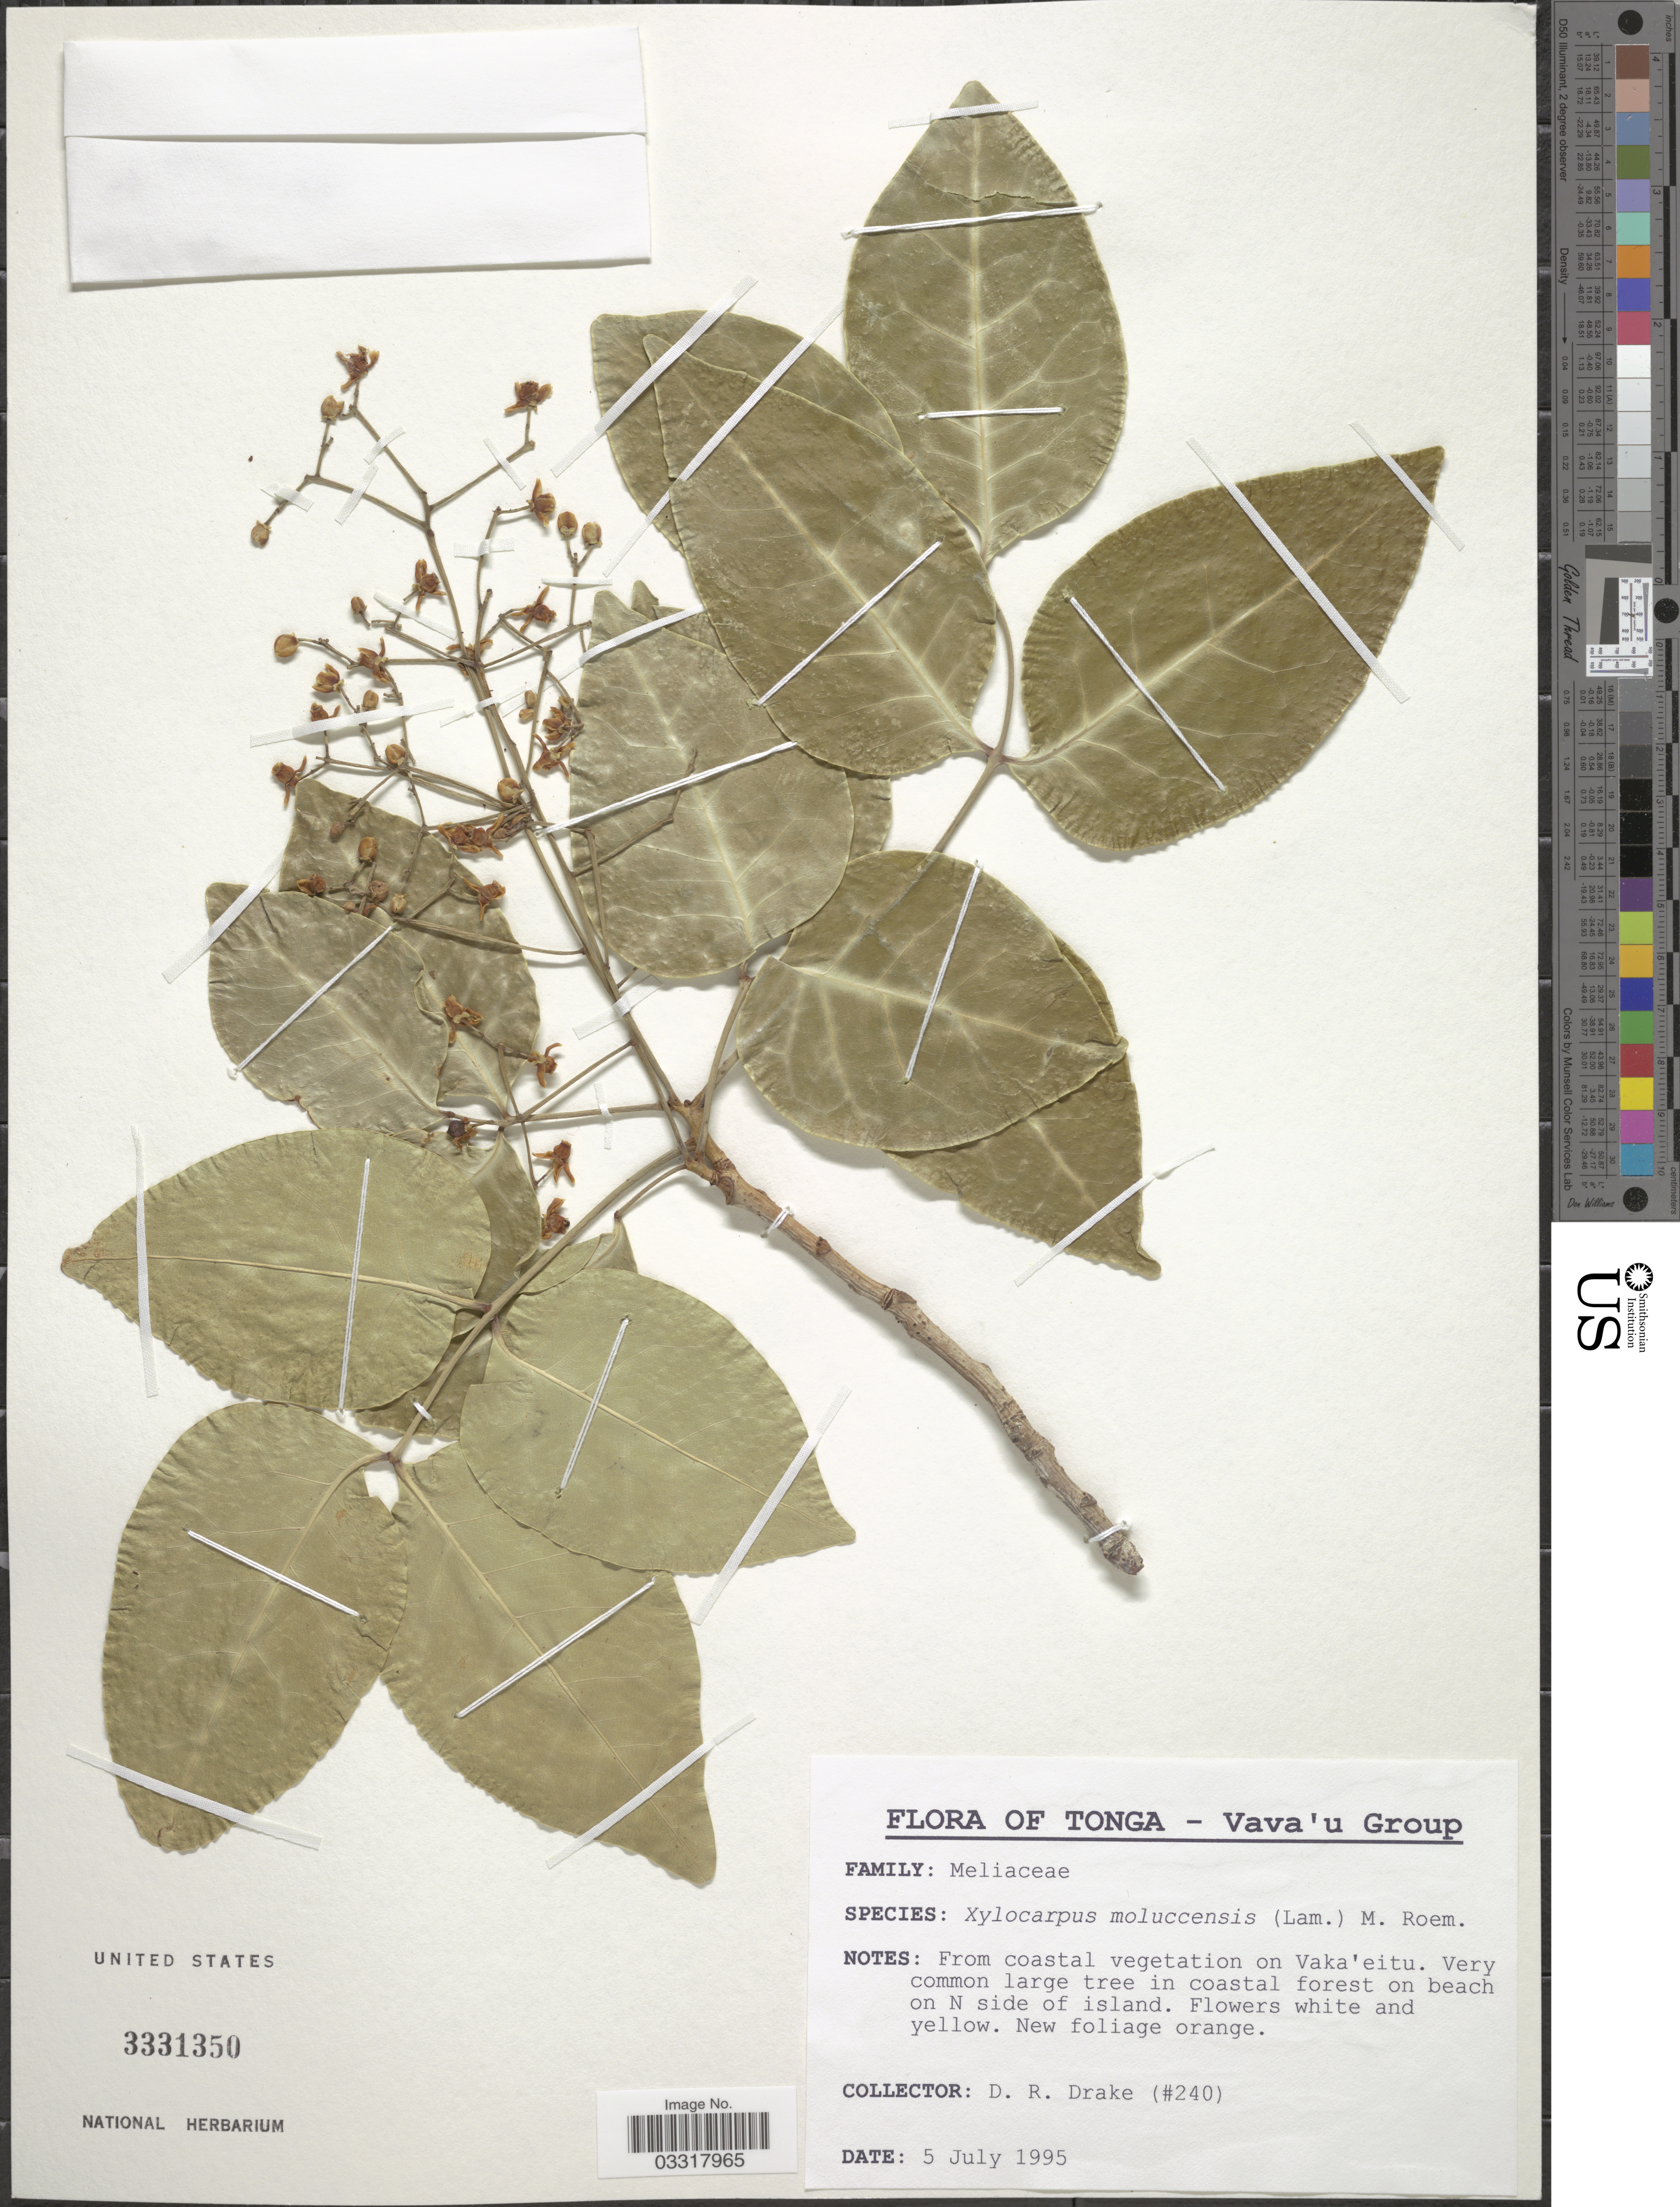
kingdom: Plantae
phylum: Tracheophyta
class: Magnoliopsida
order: Sapindales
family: Meliaceae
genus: Xylocarpus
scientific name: Xylocarpus moluccensis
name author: (Lam.) M. Roem.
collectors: D.R. Drake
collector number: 240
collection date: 1995-07-05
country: Tonga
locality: Vava'u Group. From coastal vegetation on Vaka'eitu. In coastal forest on beach on N side of island.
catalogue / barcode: US 3331350